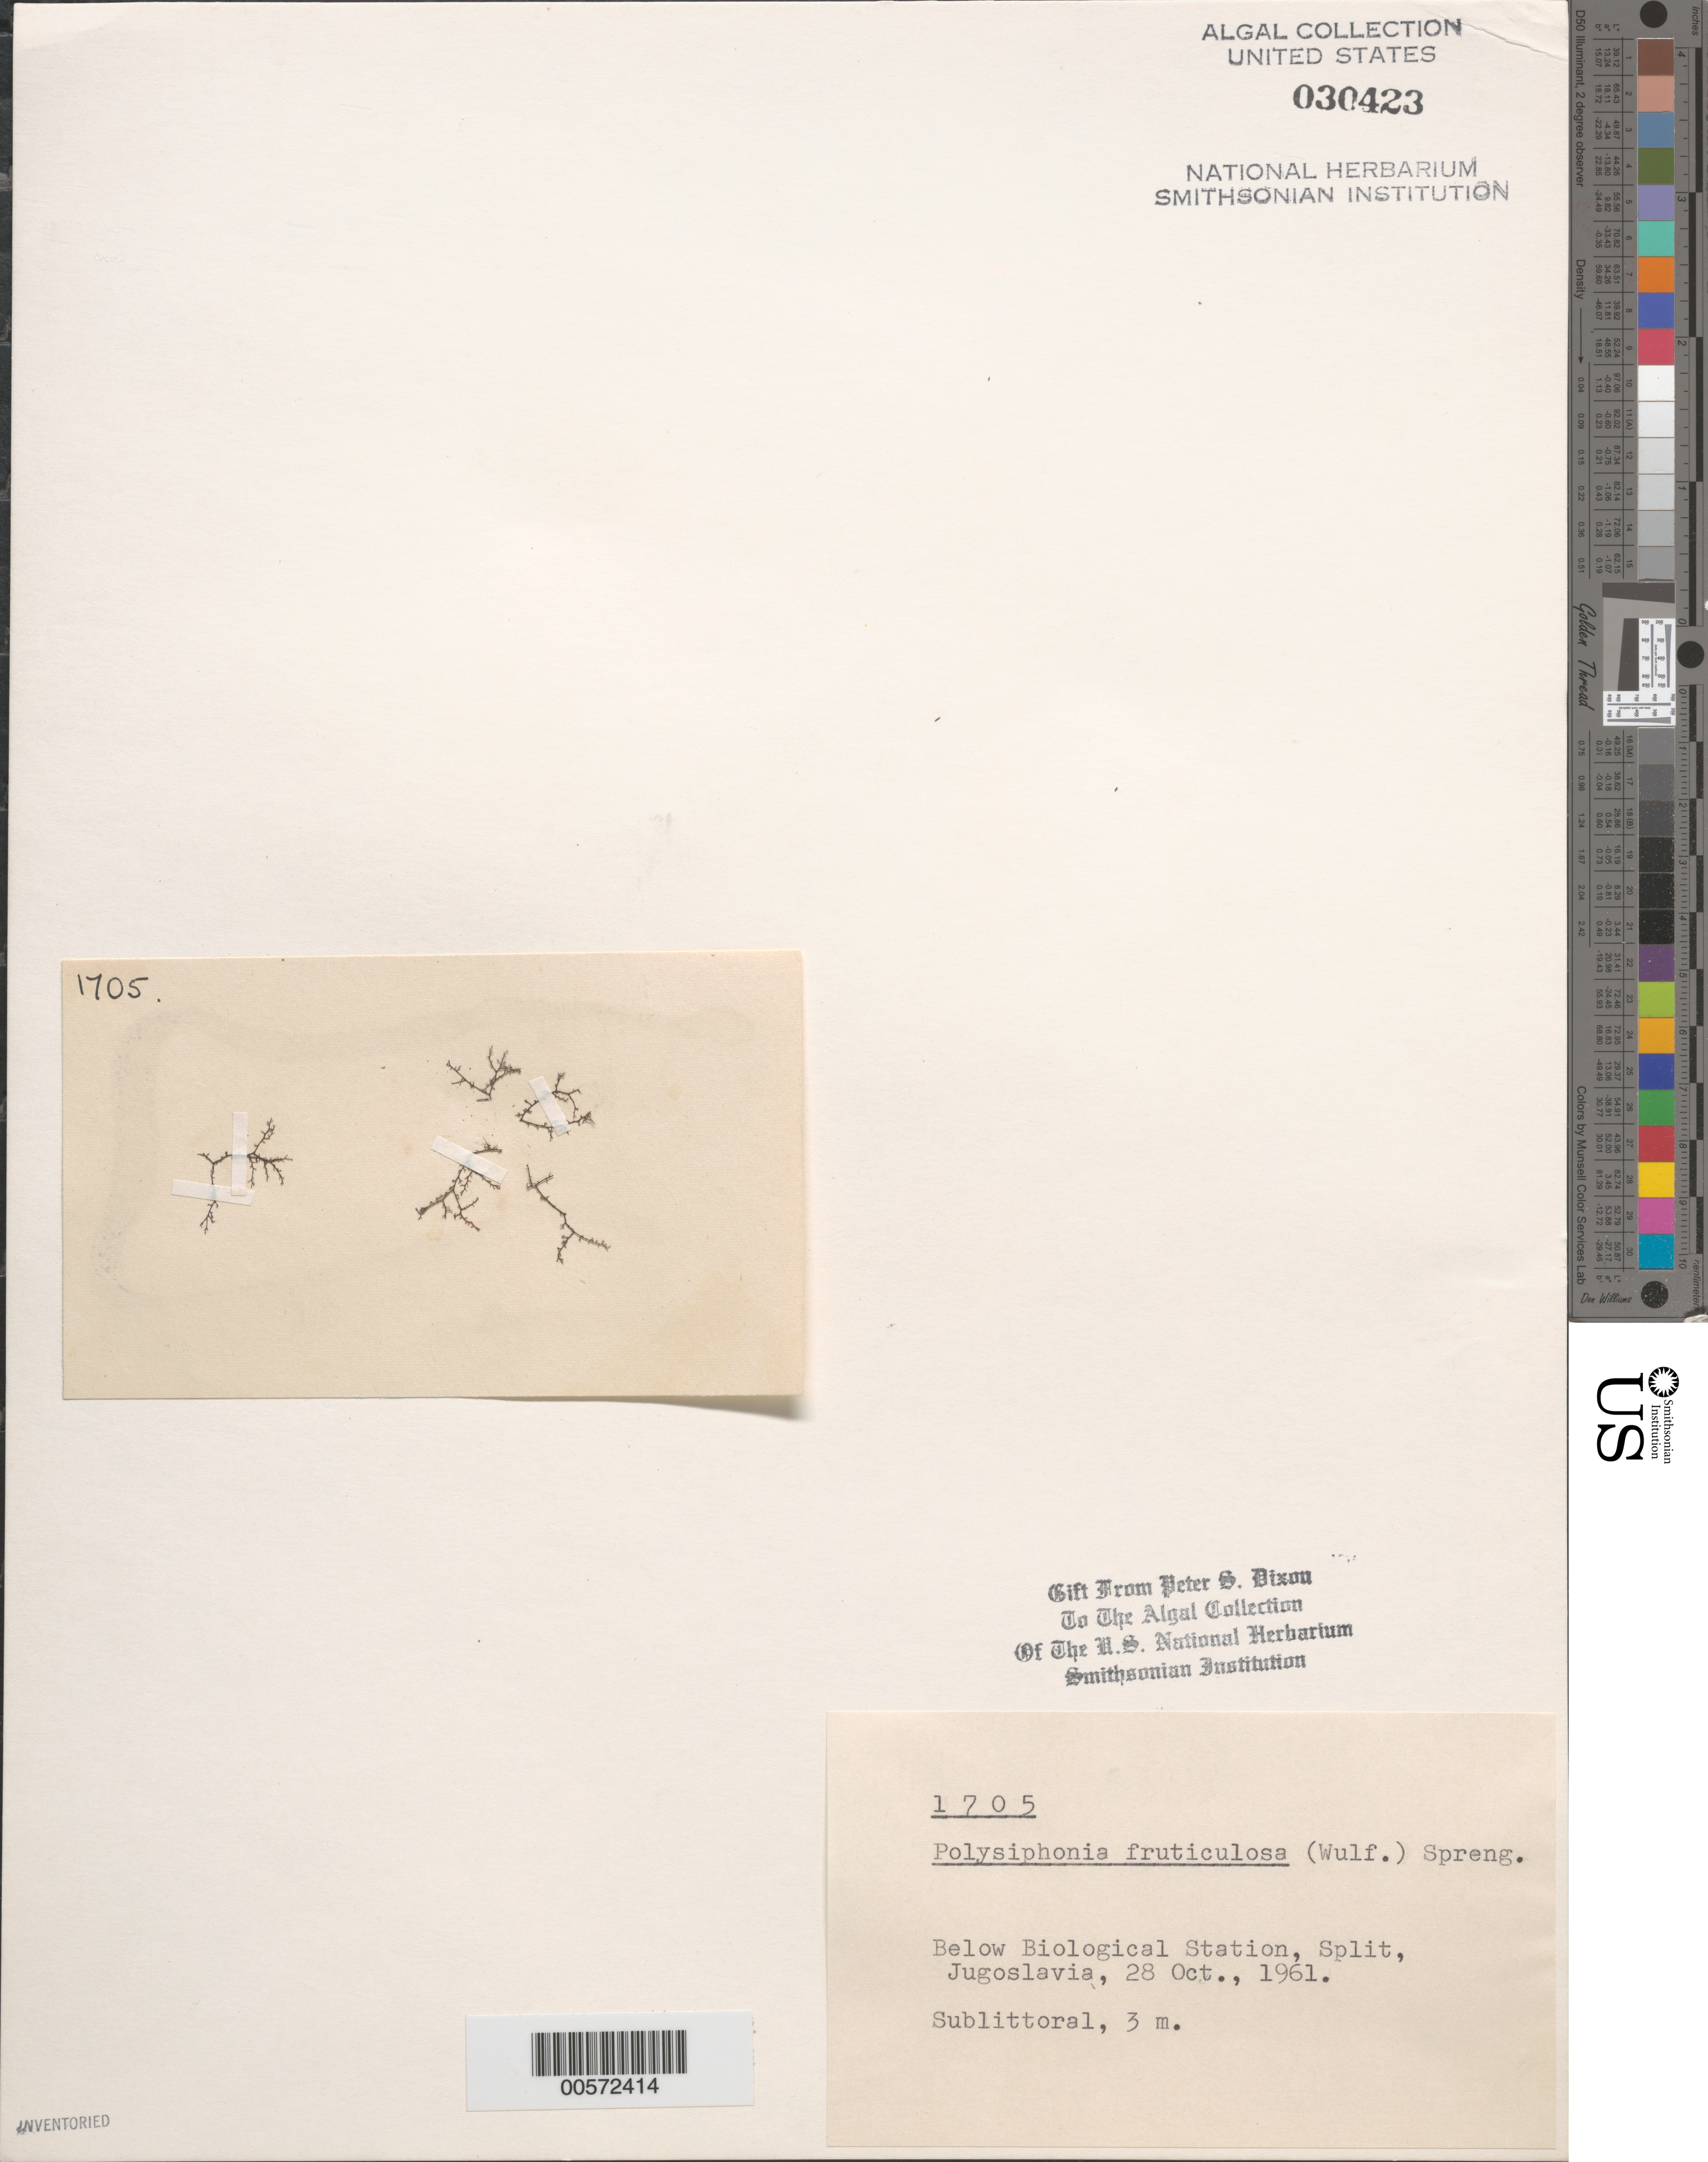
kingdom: Plantae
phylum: Rhodophyta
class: Florideophyceae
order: Ceramiales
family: Rhodomelaceae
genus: Polysiphonia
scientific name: Polysiphonia fruticulosa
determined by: Dixon, P. S.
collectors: P. S. Dixon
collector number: PSD 1705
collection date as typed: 28 Oct 1961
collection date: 1961-10-28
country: Croatia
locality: Split, below biological station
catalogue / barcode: US 30423